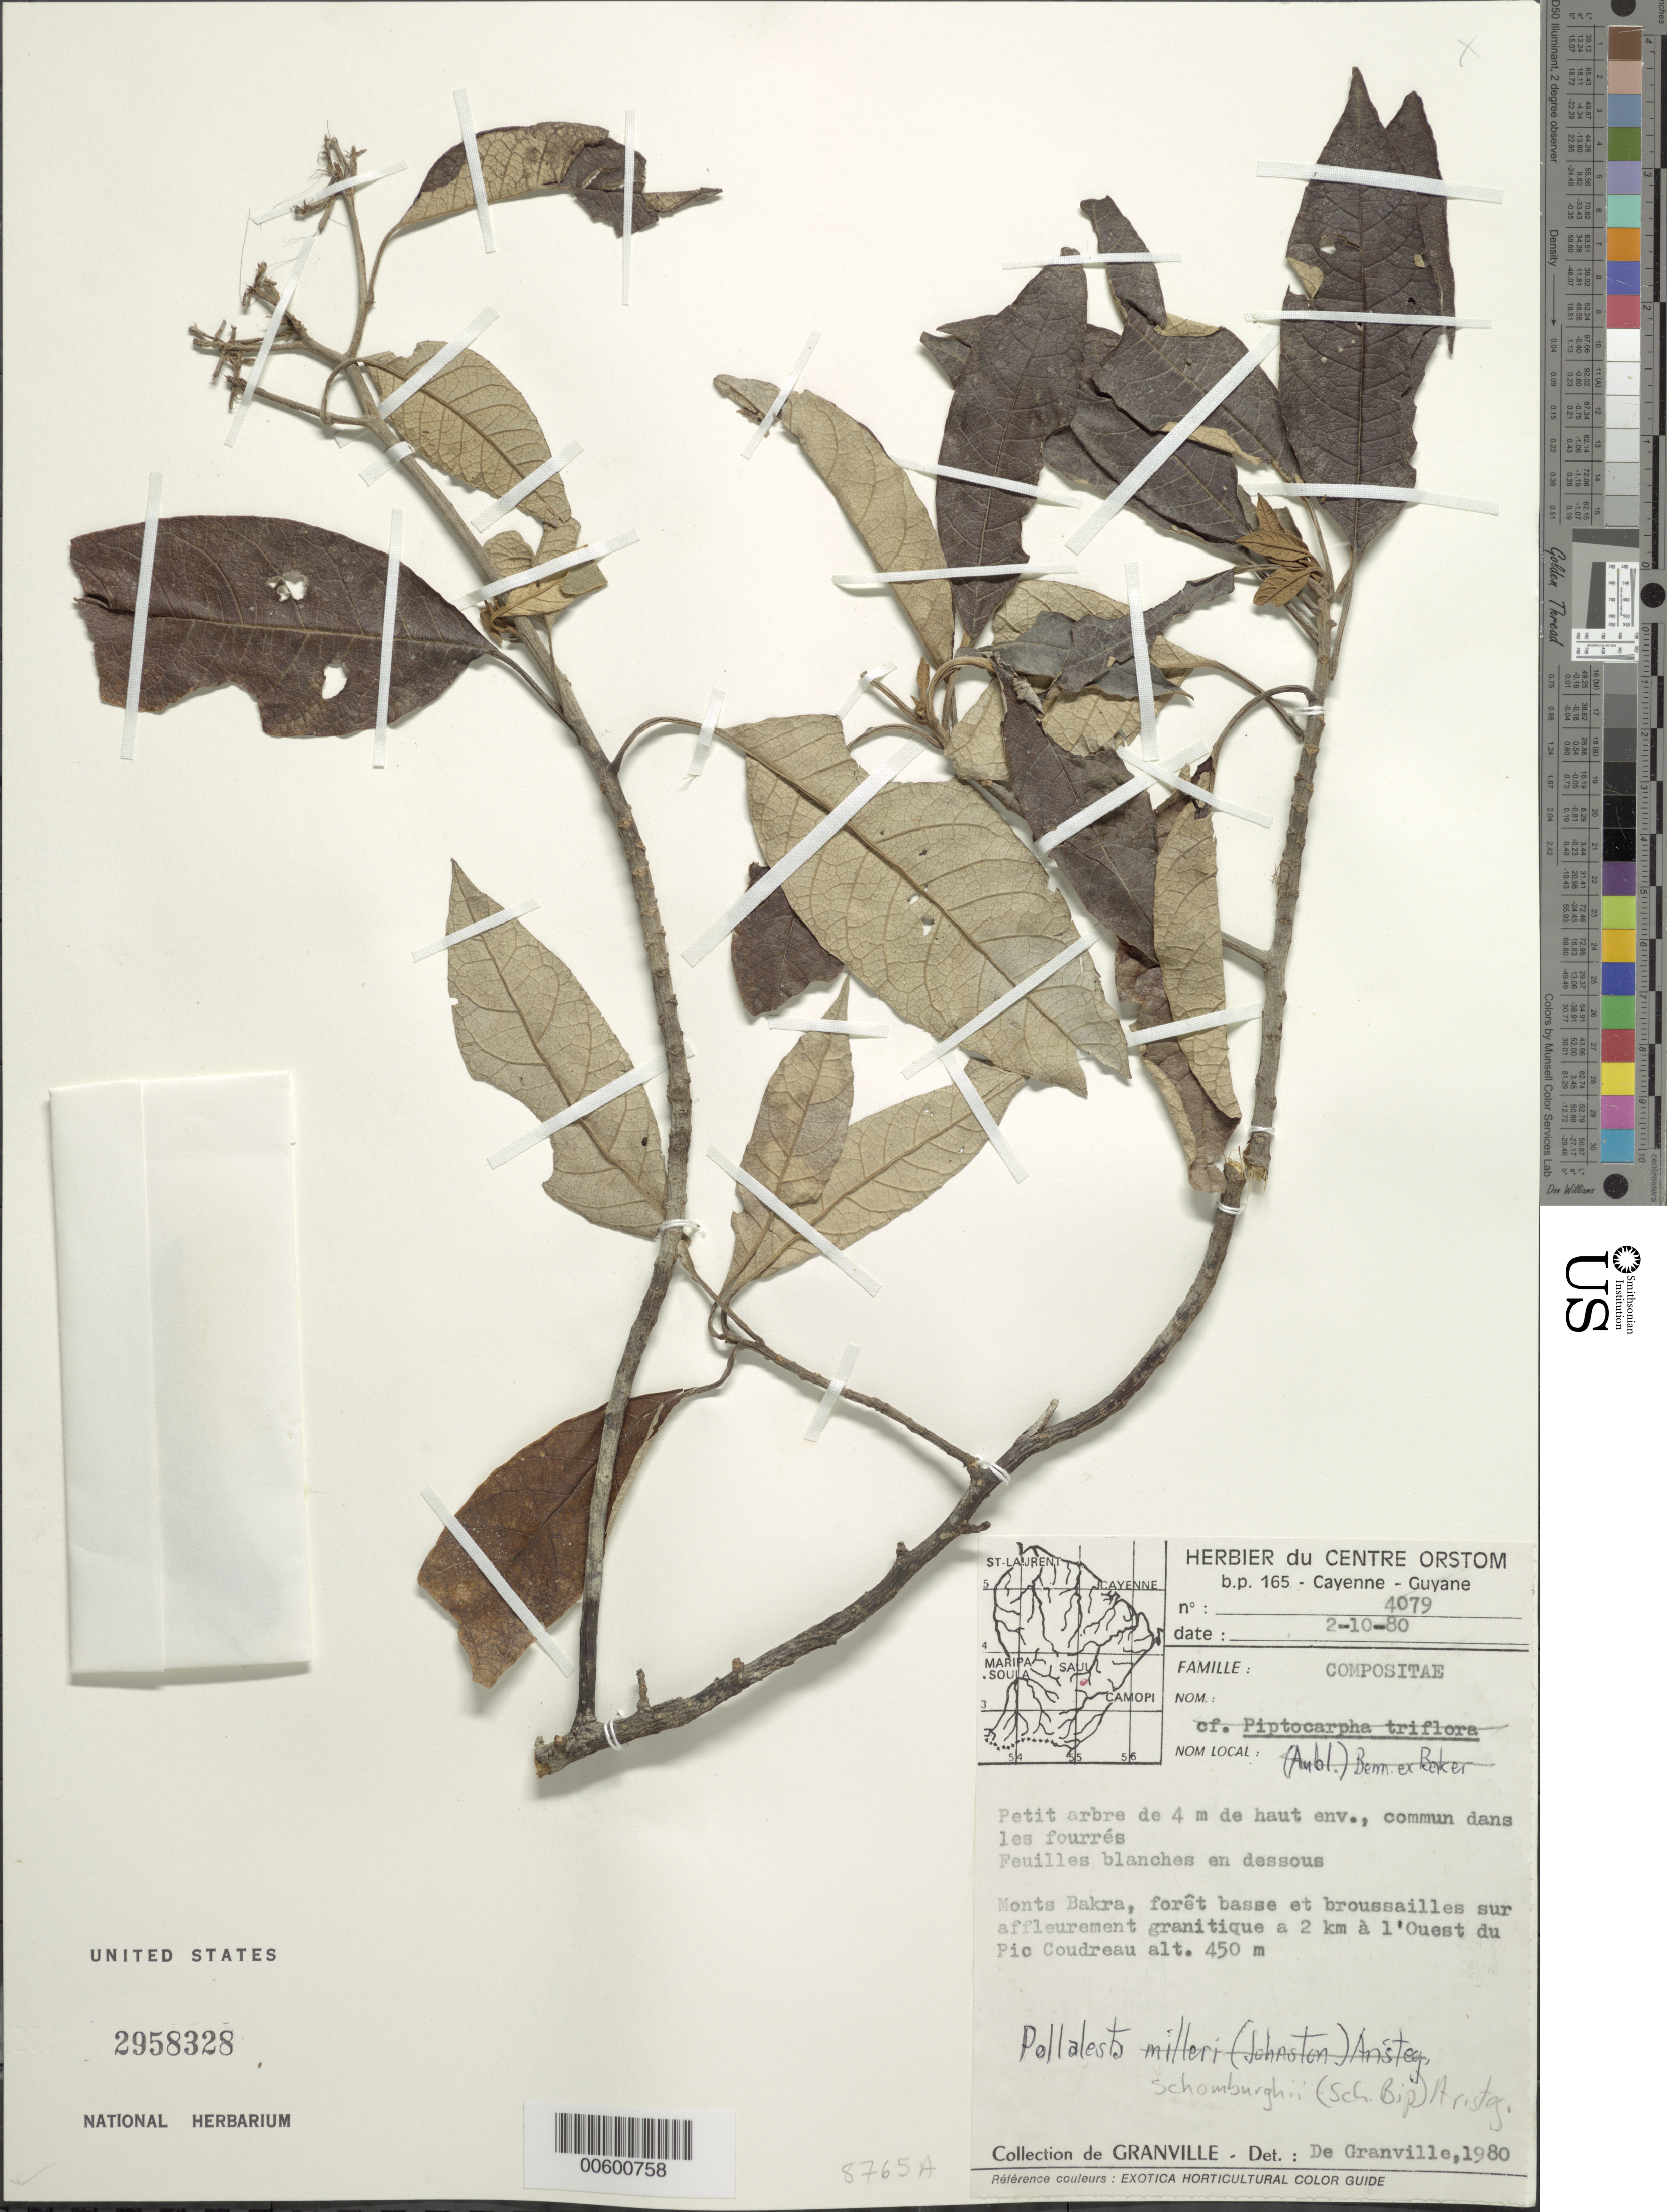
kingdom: Plantae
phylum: Tracheophyta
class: Magnoliopsida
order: Asterales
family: Asteraceae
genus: Piptocoma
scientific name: Piptocoma schomburgkii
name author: (Sch. Bip.) Pruski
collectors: J.-J. de Granville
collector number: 4079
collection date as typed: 2-Oct-80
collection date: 1980-10-02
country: French Guiana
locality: Monts Bakra, 2 km a l'Ouest du Pic Coudreau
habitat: Forêt basse et broussailles sur affl. Granitique; dans les fourrés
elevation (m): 450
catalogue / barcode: US 2958328